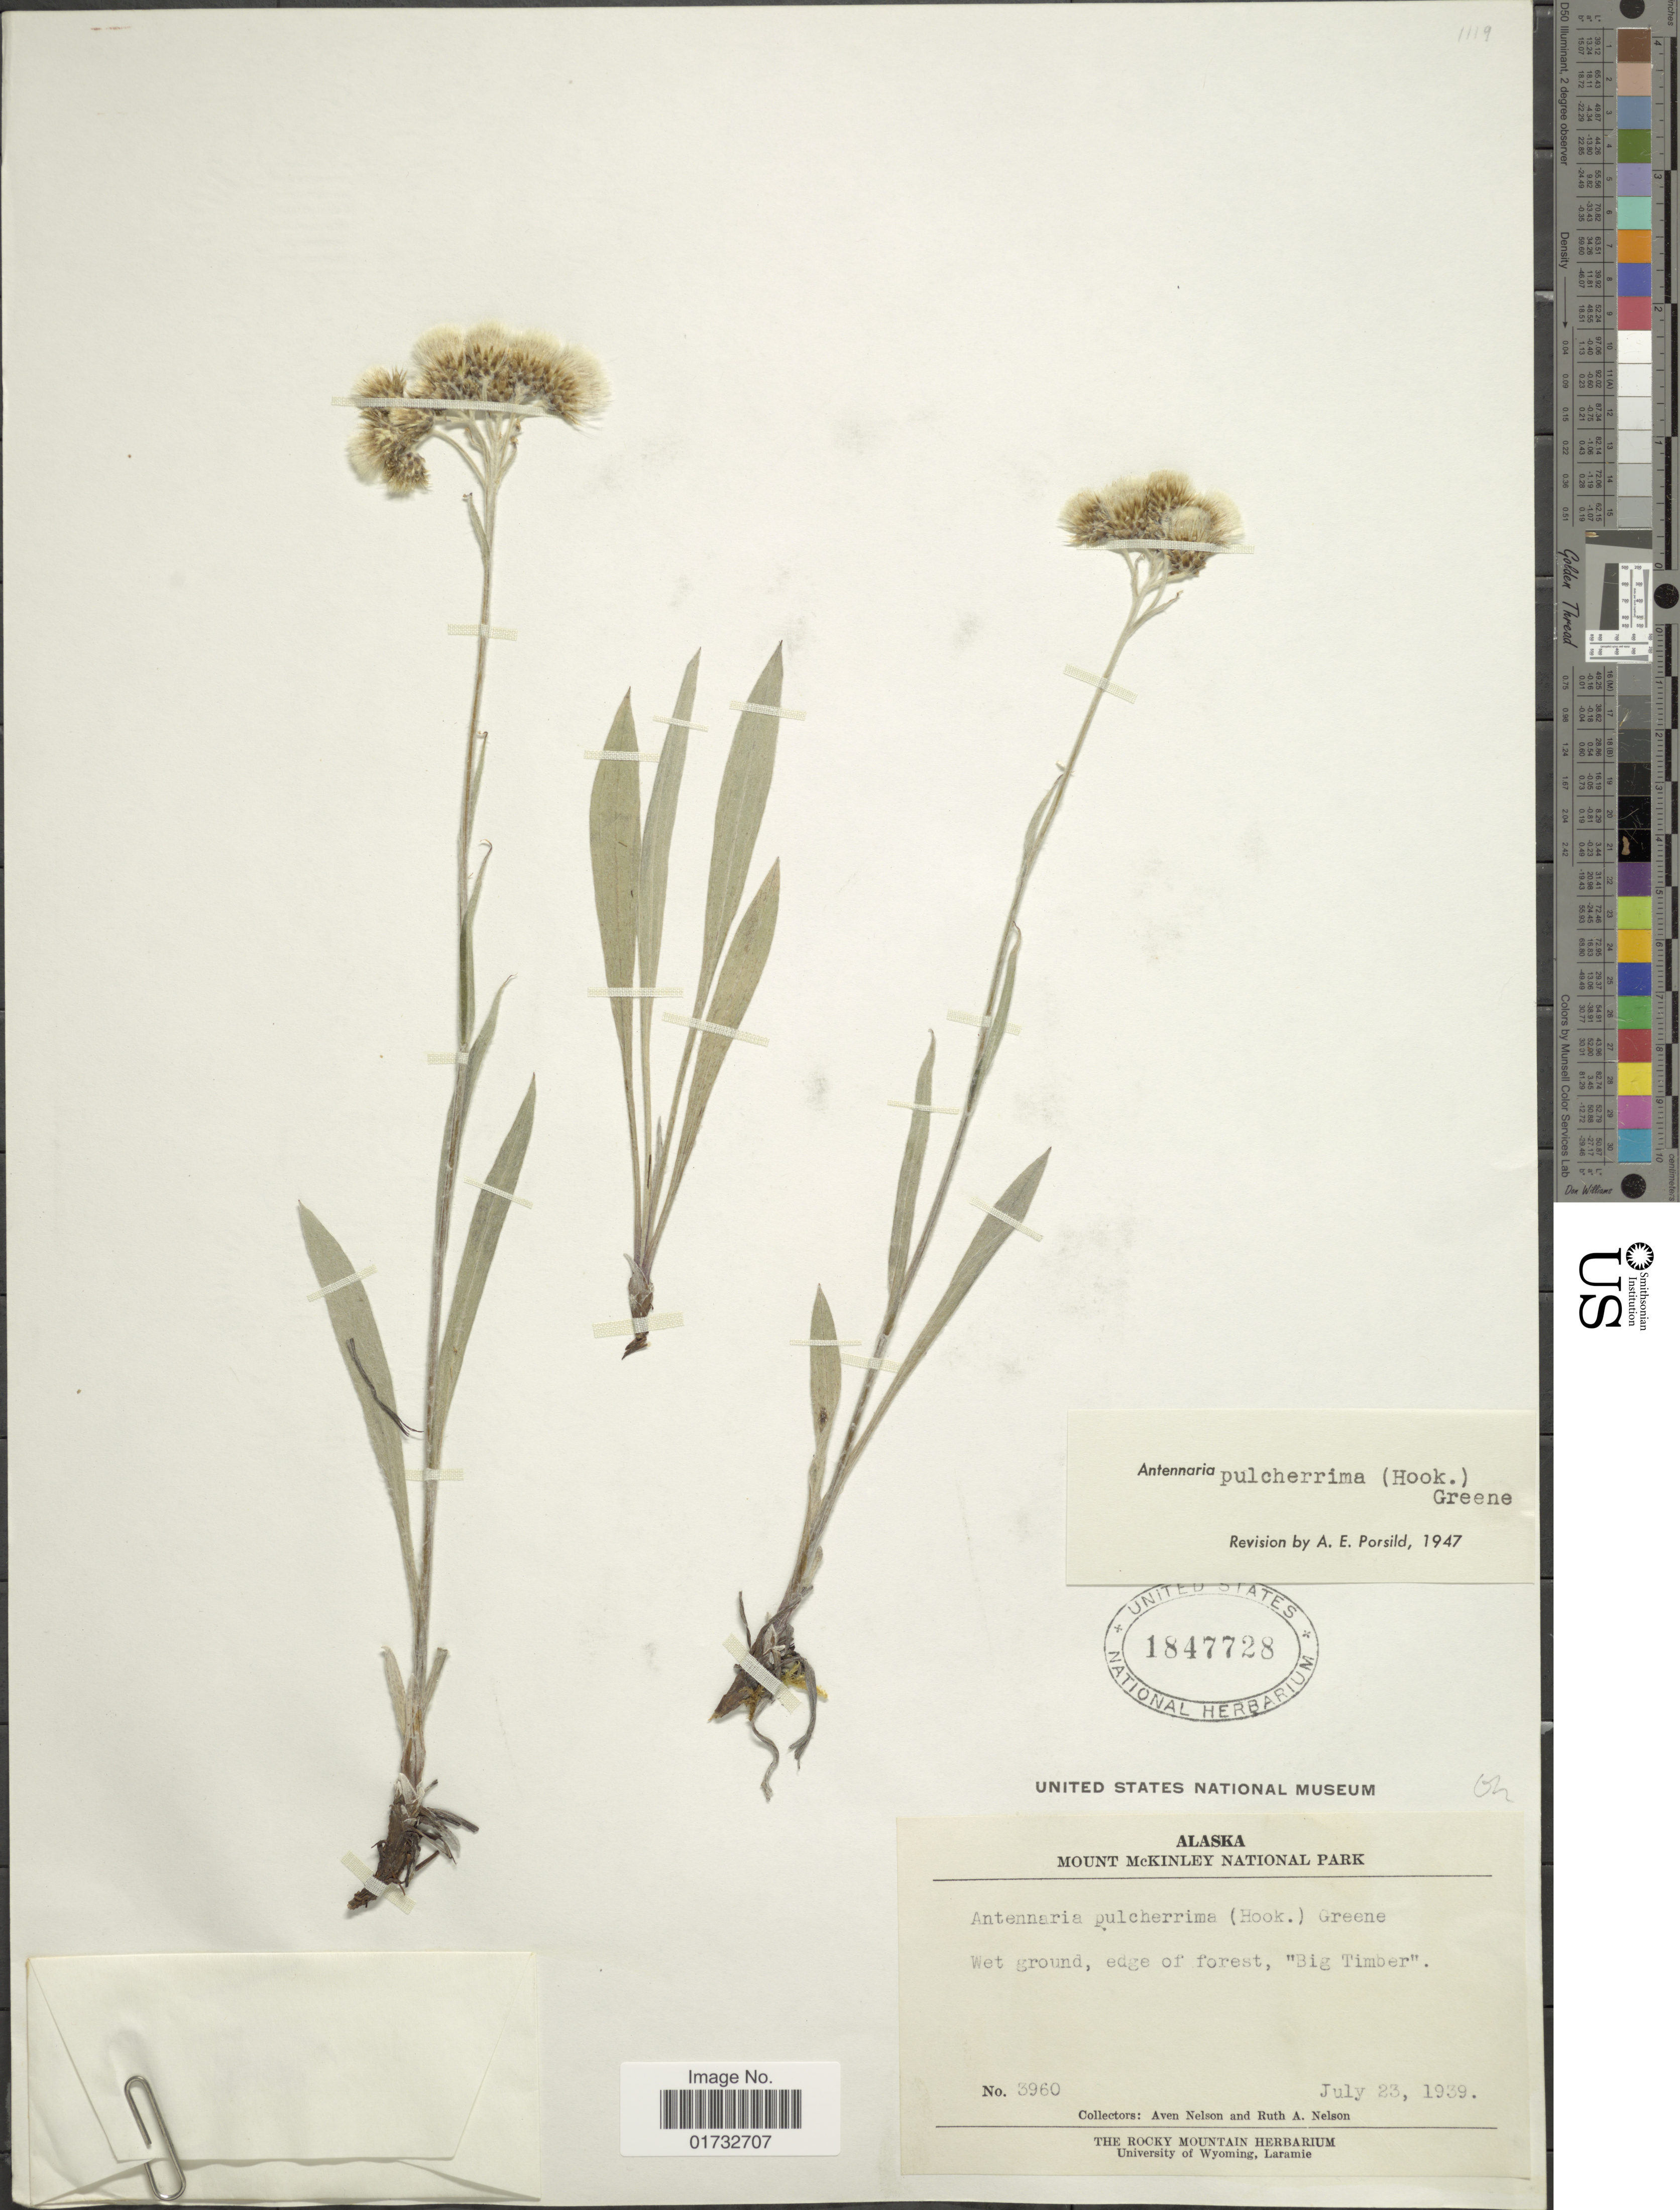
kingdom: Plantae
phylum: Tracheophyta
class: Magnoliopsida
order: Asterales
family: Asteraceae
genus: Antennaria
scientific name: Antennaria pulcherrima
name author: (Hook.) Greene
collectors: A. Nelson & R. A. Nelson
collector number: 3960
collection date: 1939-07-23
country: United States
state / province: Alaska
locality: Mount McKinley National Park. "Big Timber"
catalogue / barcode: US 1847728